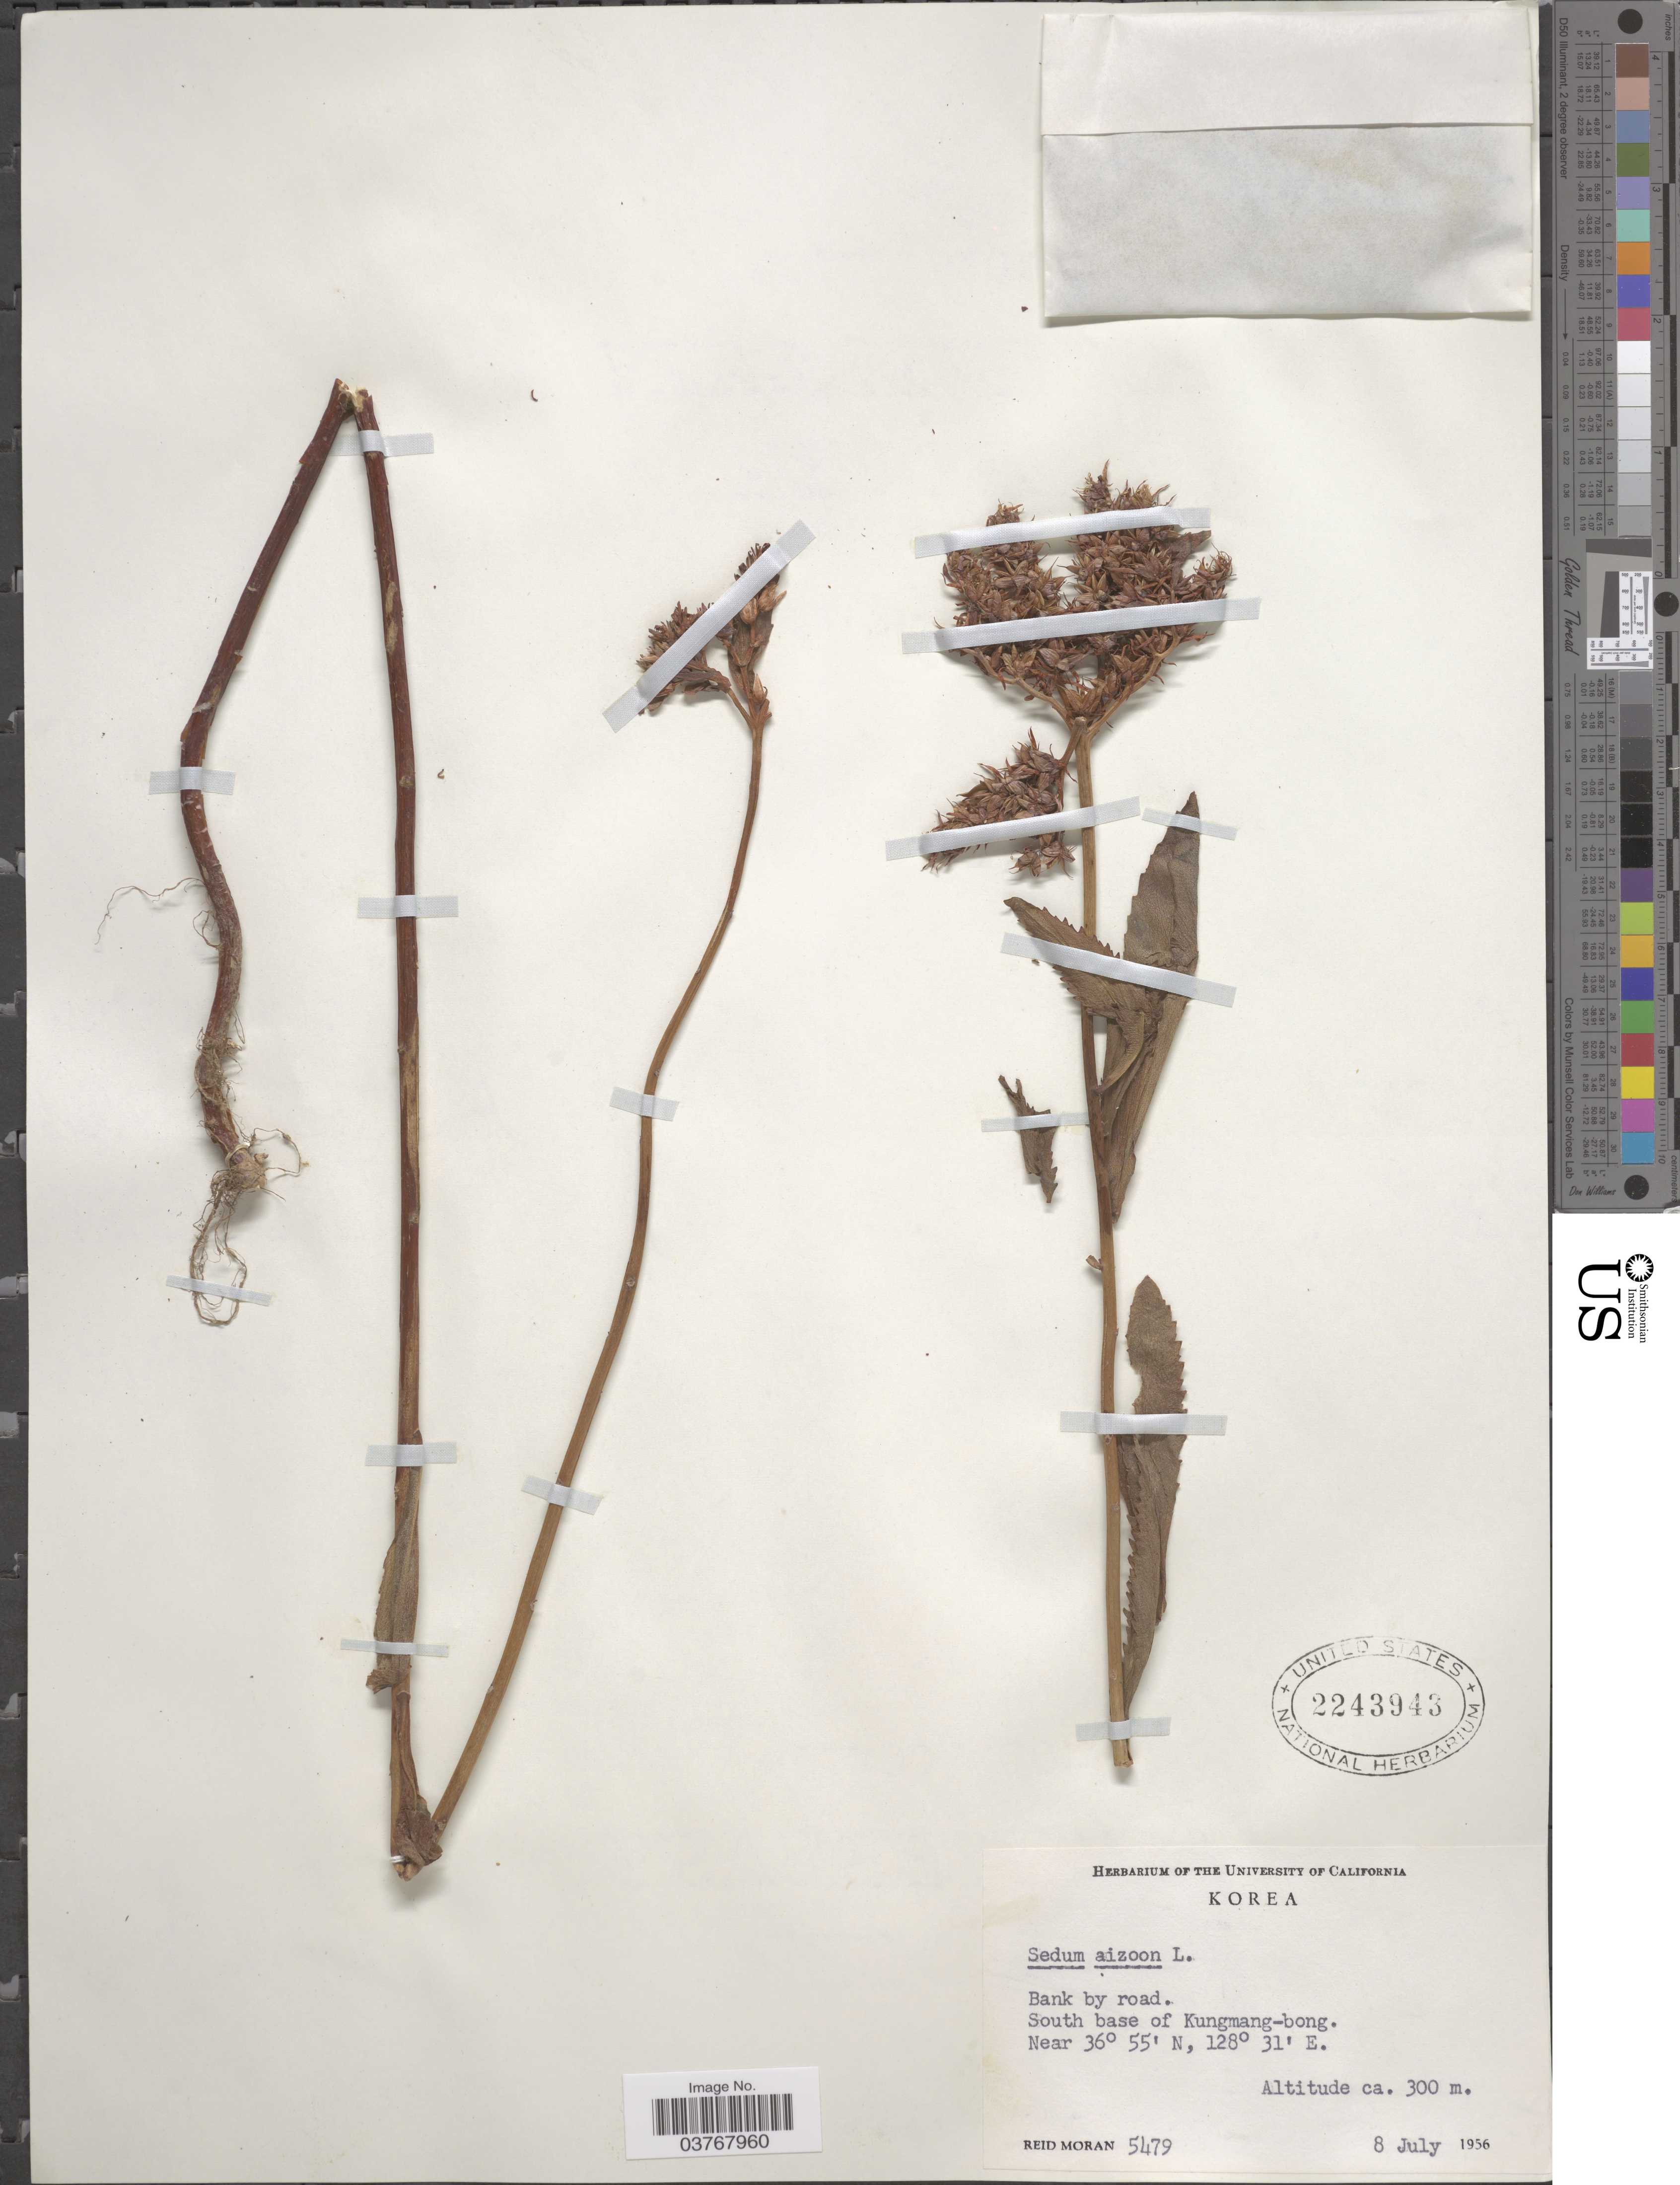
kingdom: Plantae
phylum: Tracheophyta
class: Magnoliopsida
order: Saxifragales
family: Crassulaceae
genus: Phedimus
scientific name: Phedimus aizoon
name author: (L.) 't Hart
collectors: R. Moran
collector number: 5479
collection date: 1956-07-08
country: South Korea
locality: Korea. South base of Kungmang-bong.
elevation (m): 300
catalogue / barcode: US 2243943